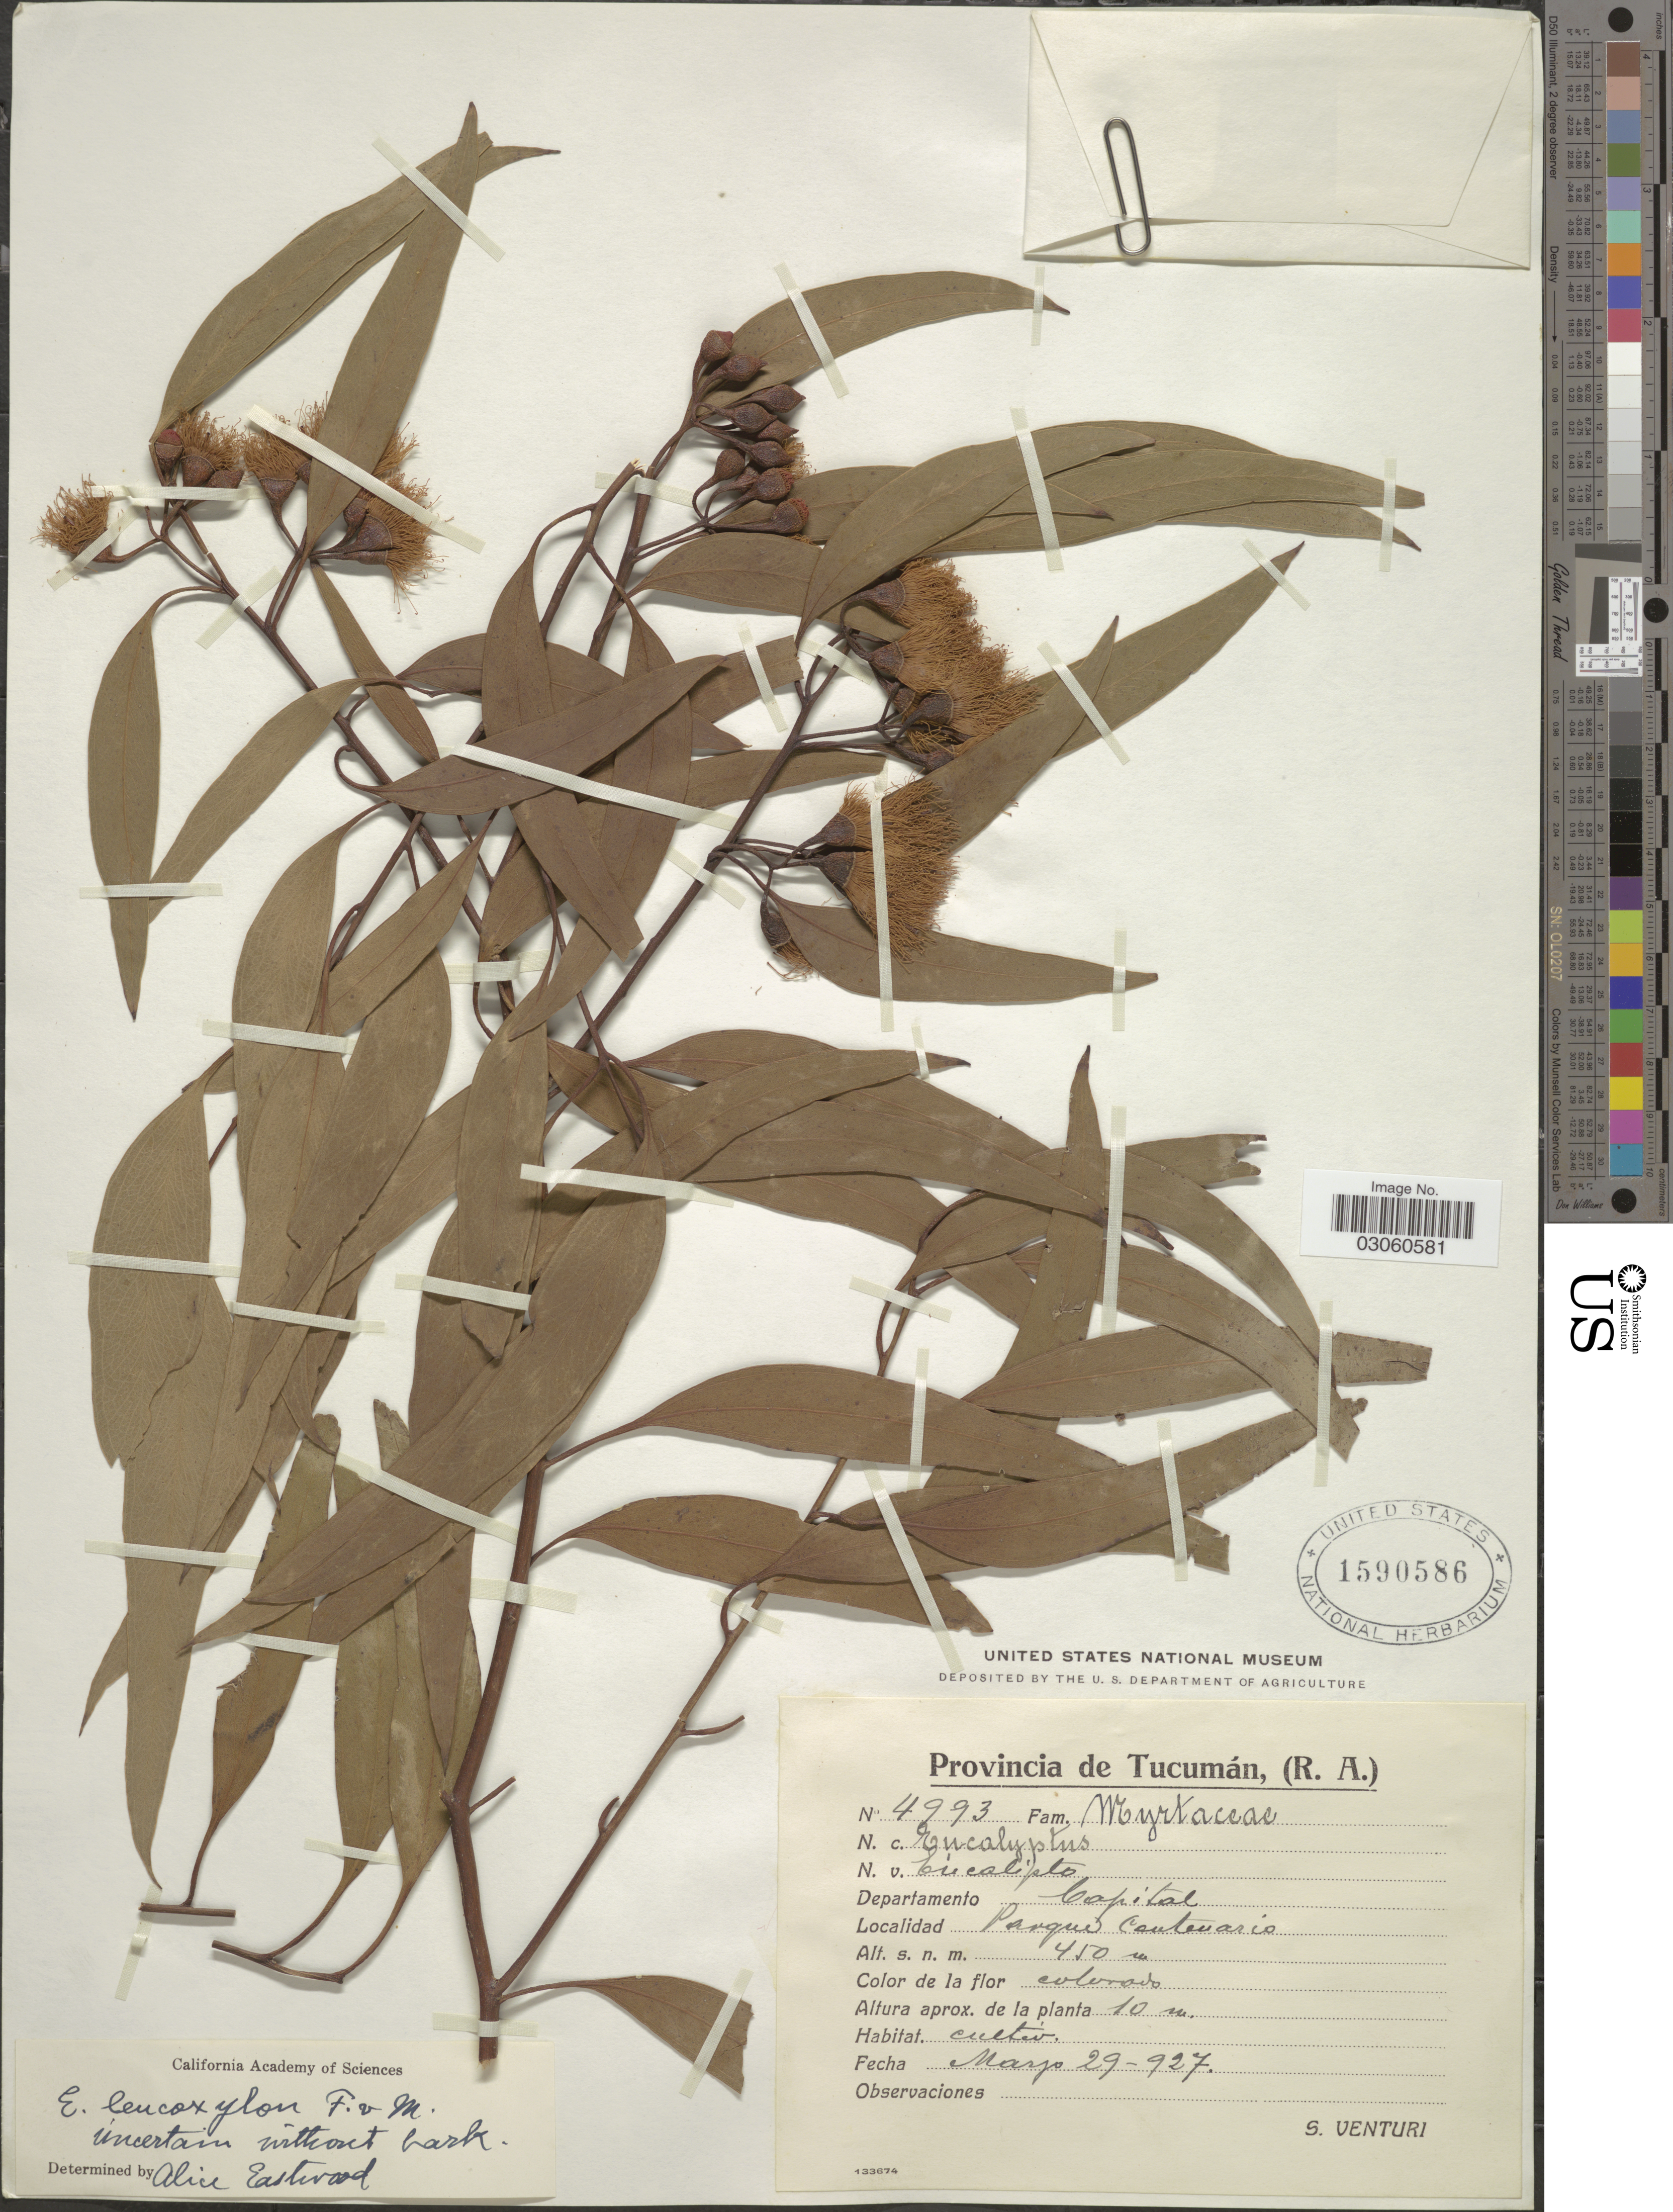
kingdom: Plantae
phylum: Tracheophyta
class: Magnoliopsida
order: Myrtales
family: Myrtaceae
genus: Eucalyptus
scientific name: Eucalyptus leucoxylon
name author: F. Muell.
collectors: S. Venturi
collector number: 4993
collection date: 1927-03-29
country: Argentina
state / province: Tucuman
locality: Departamento Capital, Parque Centenario.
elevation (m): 450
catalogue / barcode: US 1590586